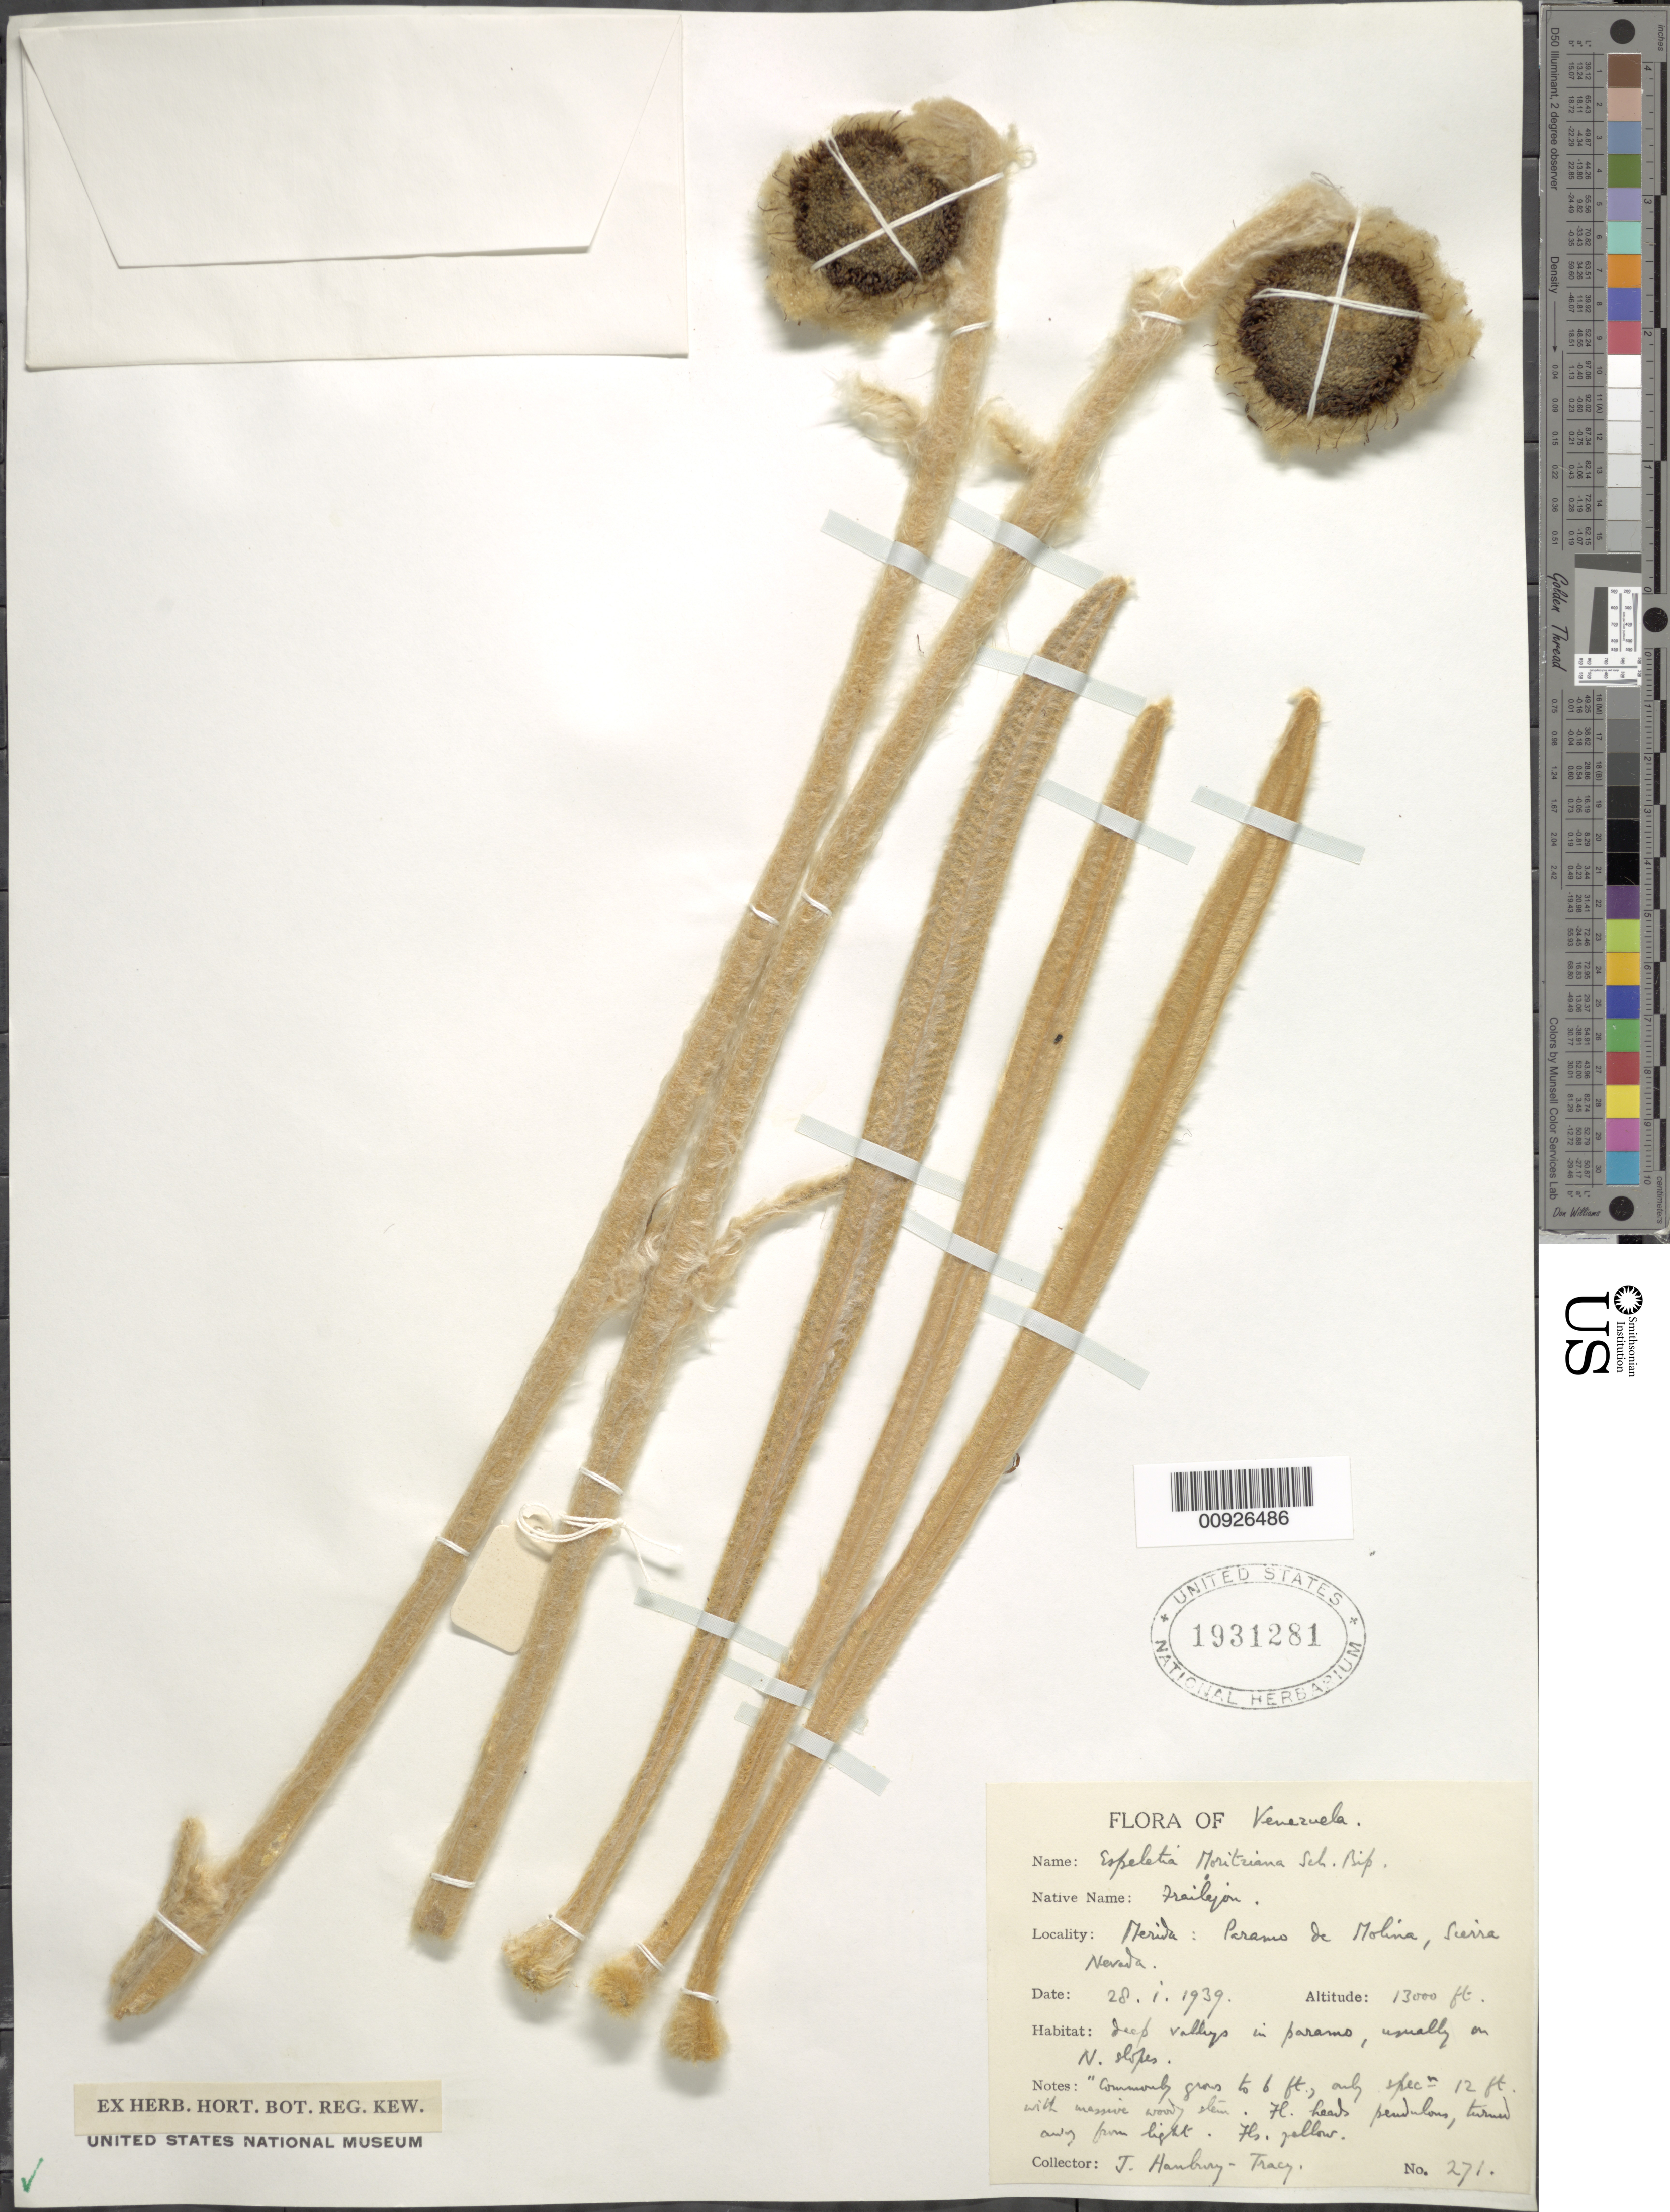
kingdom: Plantae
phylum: Tracheophyta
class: Magnoliopsida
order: Asterales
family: Asteraceae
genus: Coespeletia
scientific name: Coespeletia moritziana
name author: (Sch. Bip. ex Wedd.) Cuatrec.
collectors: J. Hanbury-Tracy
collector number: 271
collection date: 1939-01-28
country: Venezuela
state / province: Mérida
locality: Páramo de Molina. Sierra Nevada.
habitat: Deep valleys in Paramo, usually on N slopes.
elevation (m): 4350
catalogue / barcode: US 1931281